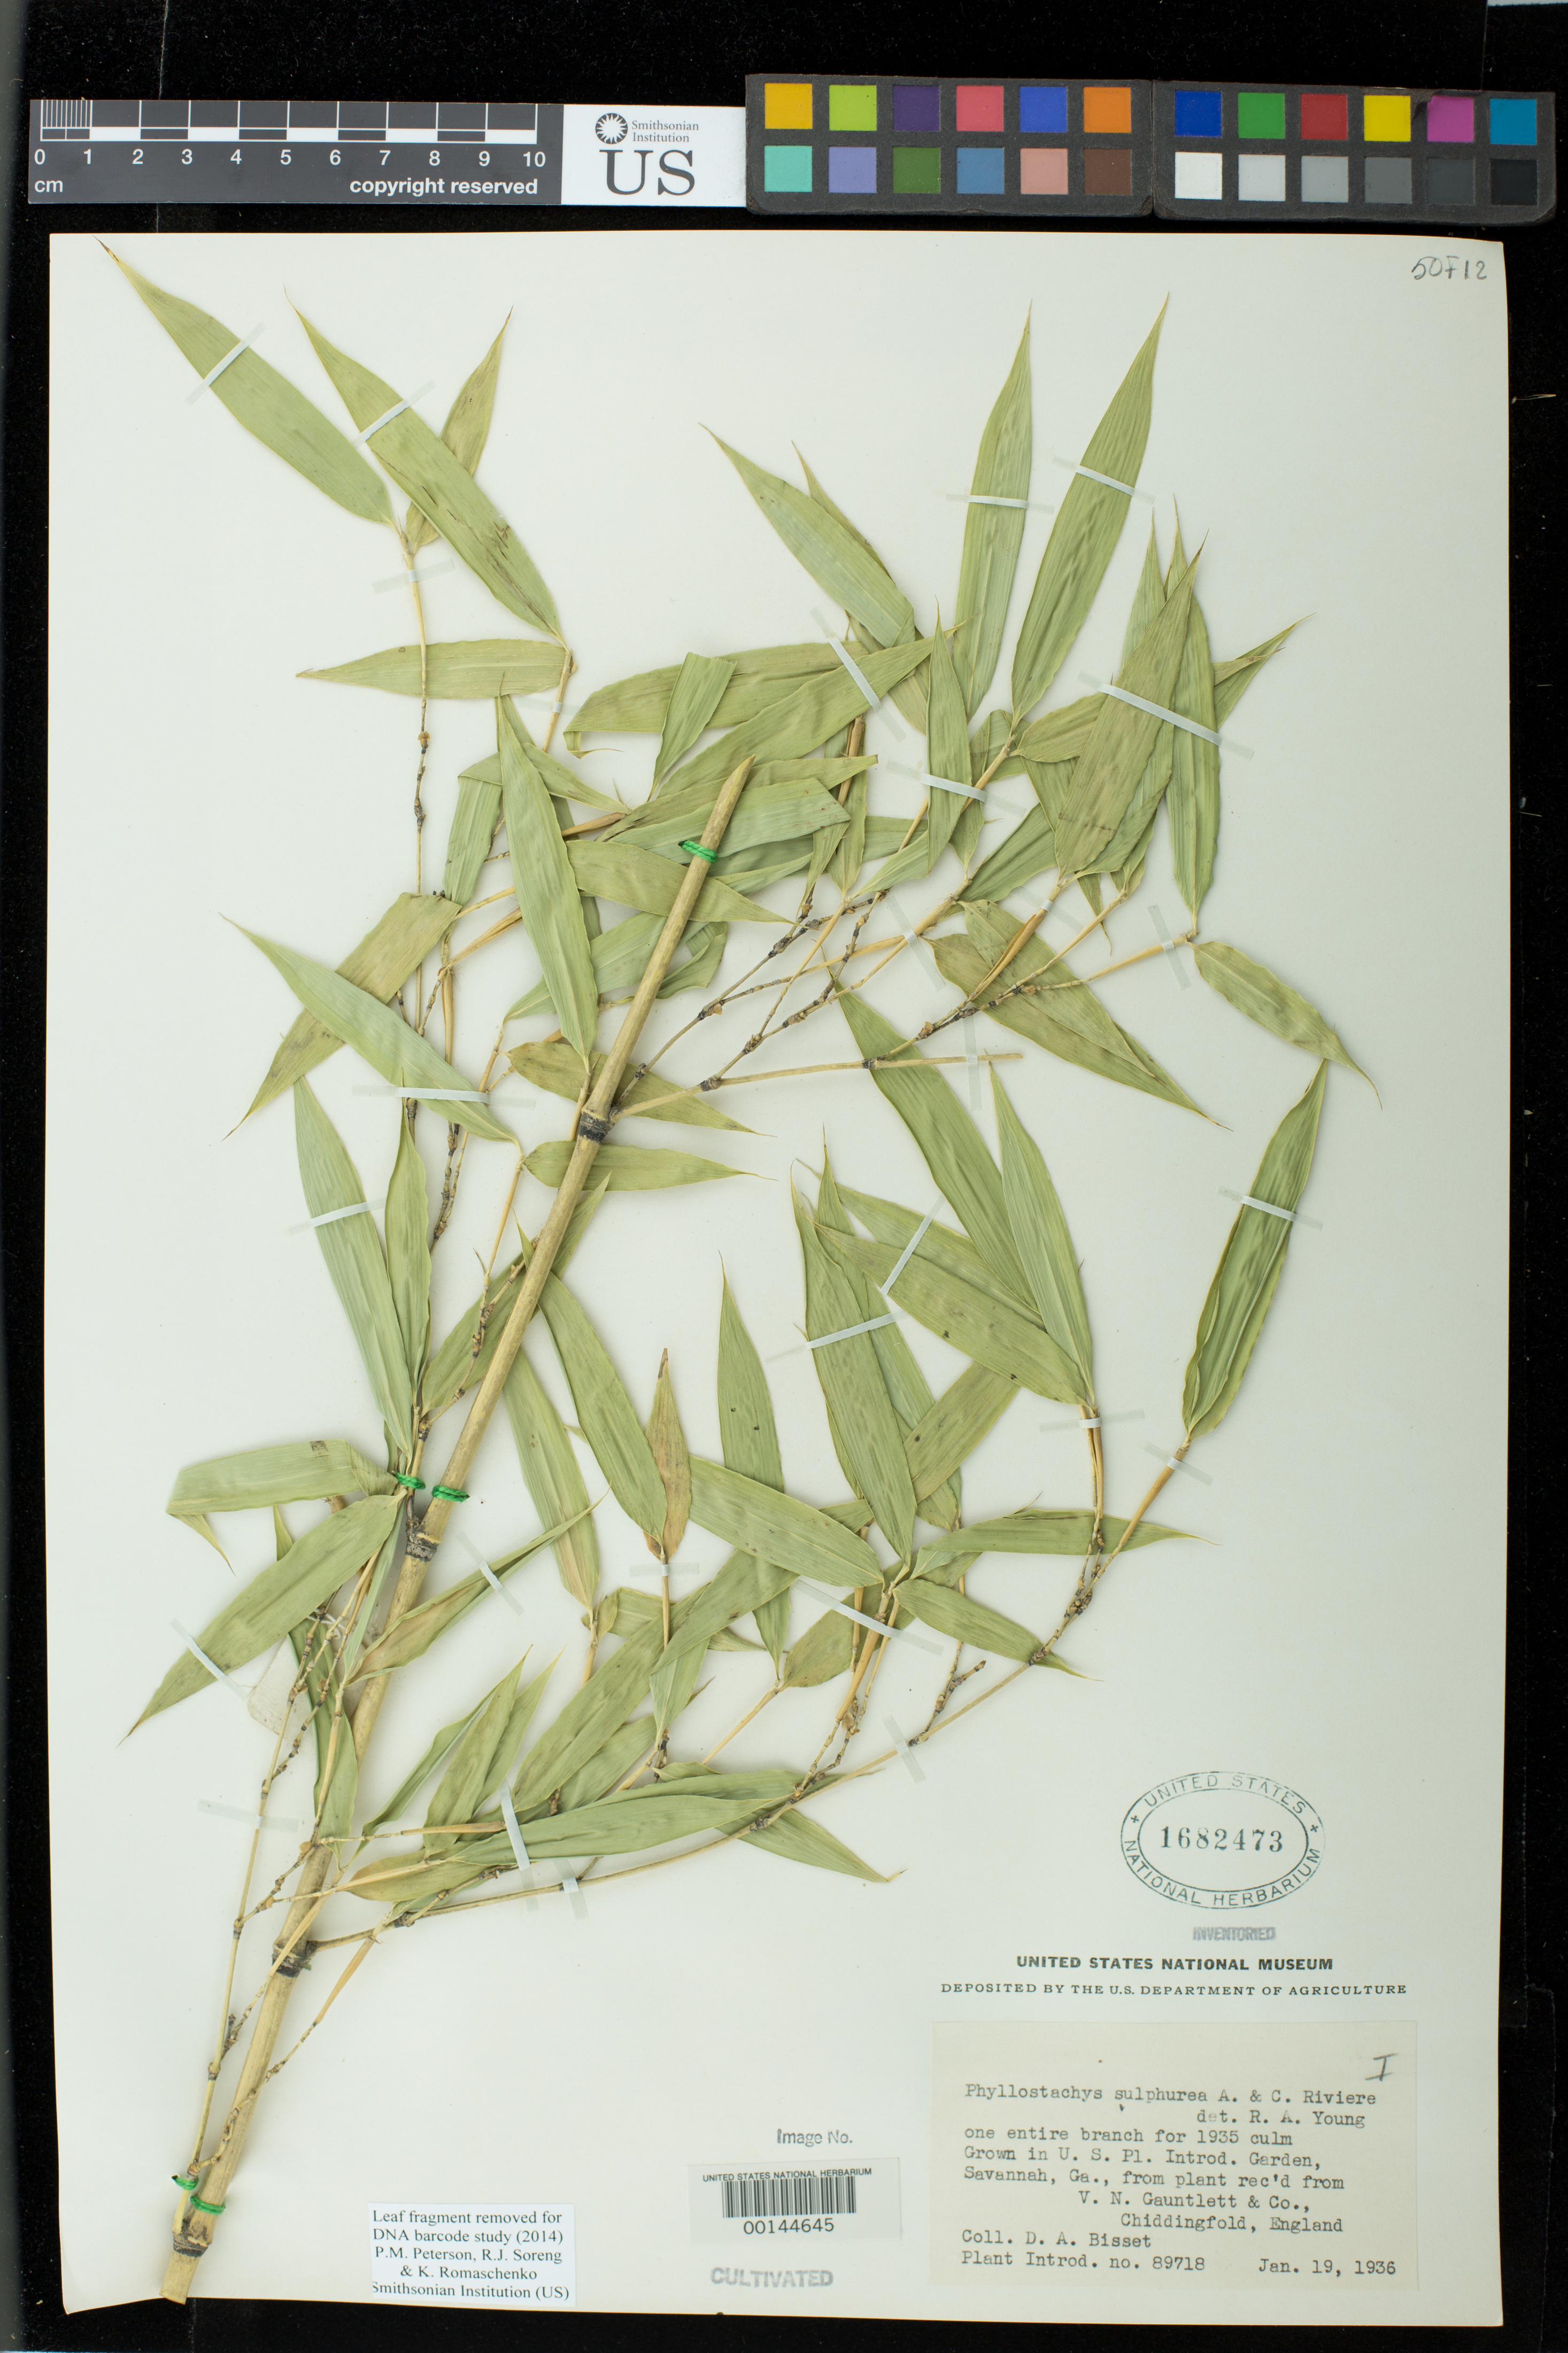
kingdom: Plantae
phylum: Tracheophyta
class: Liliopsida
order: Poales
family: Poaceae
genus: Phyllostachys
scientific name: Phyllostachys sulphurea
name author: (Carrière) Rivière & C. Rivière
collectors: D. Bisset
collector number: PI 89718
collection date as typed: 19 Jan 1936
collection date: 1936-01-19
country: United States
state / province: Georgia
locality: Savannah, us. p.i. garden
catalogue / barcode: US 1682473